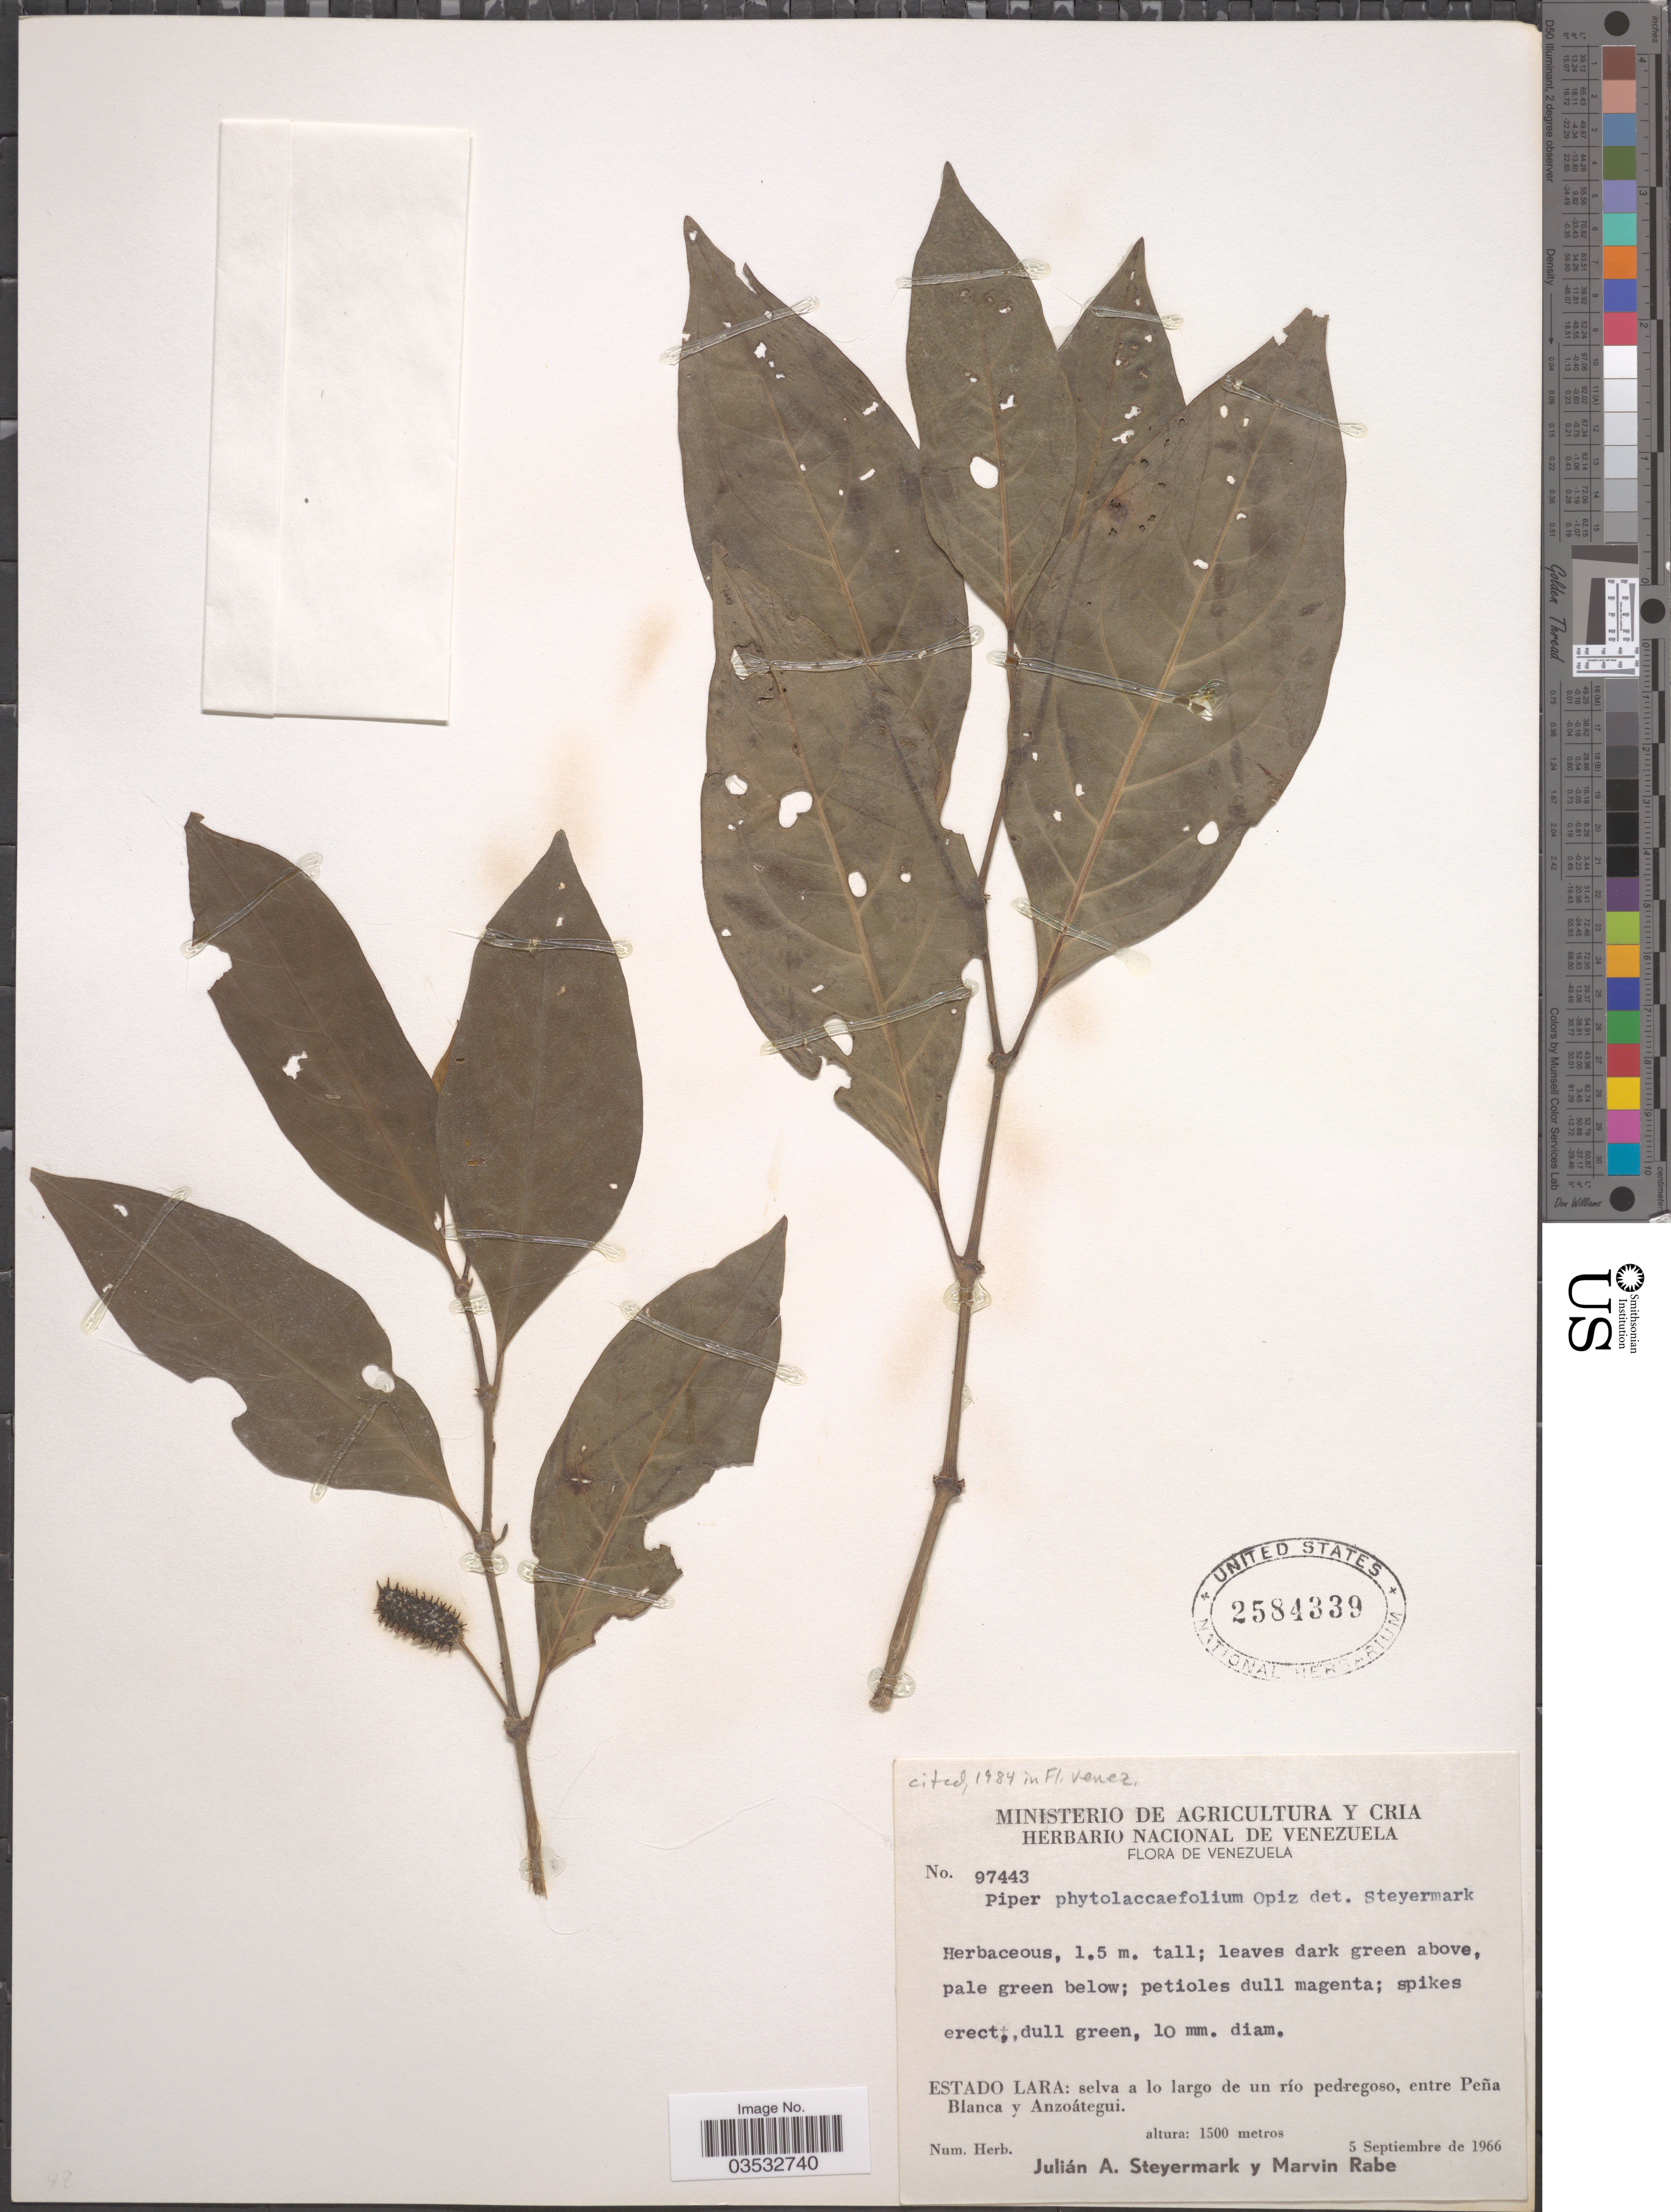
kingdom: Plantae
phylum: Tracheophyta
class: Magnoliopsida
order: Piperales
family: Piperaceae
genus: Piper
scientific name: Piper phytolaccifolium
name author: Opiz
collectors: J. Steyermark & M. Rabe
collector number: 97443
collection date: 1966-09-05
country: Venezuela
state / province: Lara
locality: Selva a lo largo de un río pedregoso, entre Peña Blanca y Anzoátegui.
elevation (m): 1500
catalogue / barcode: US 2584339